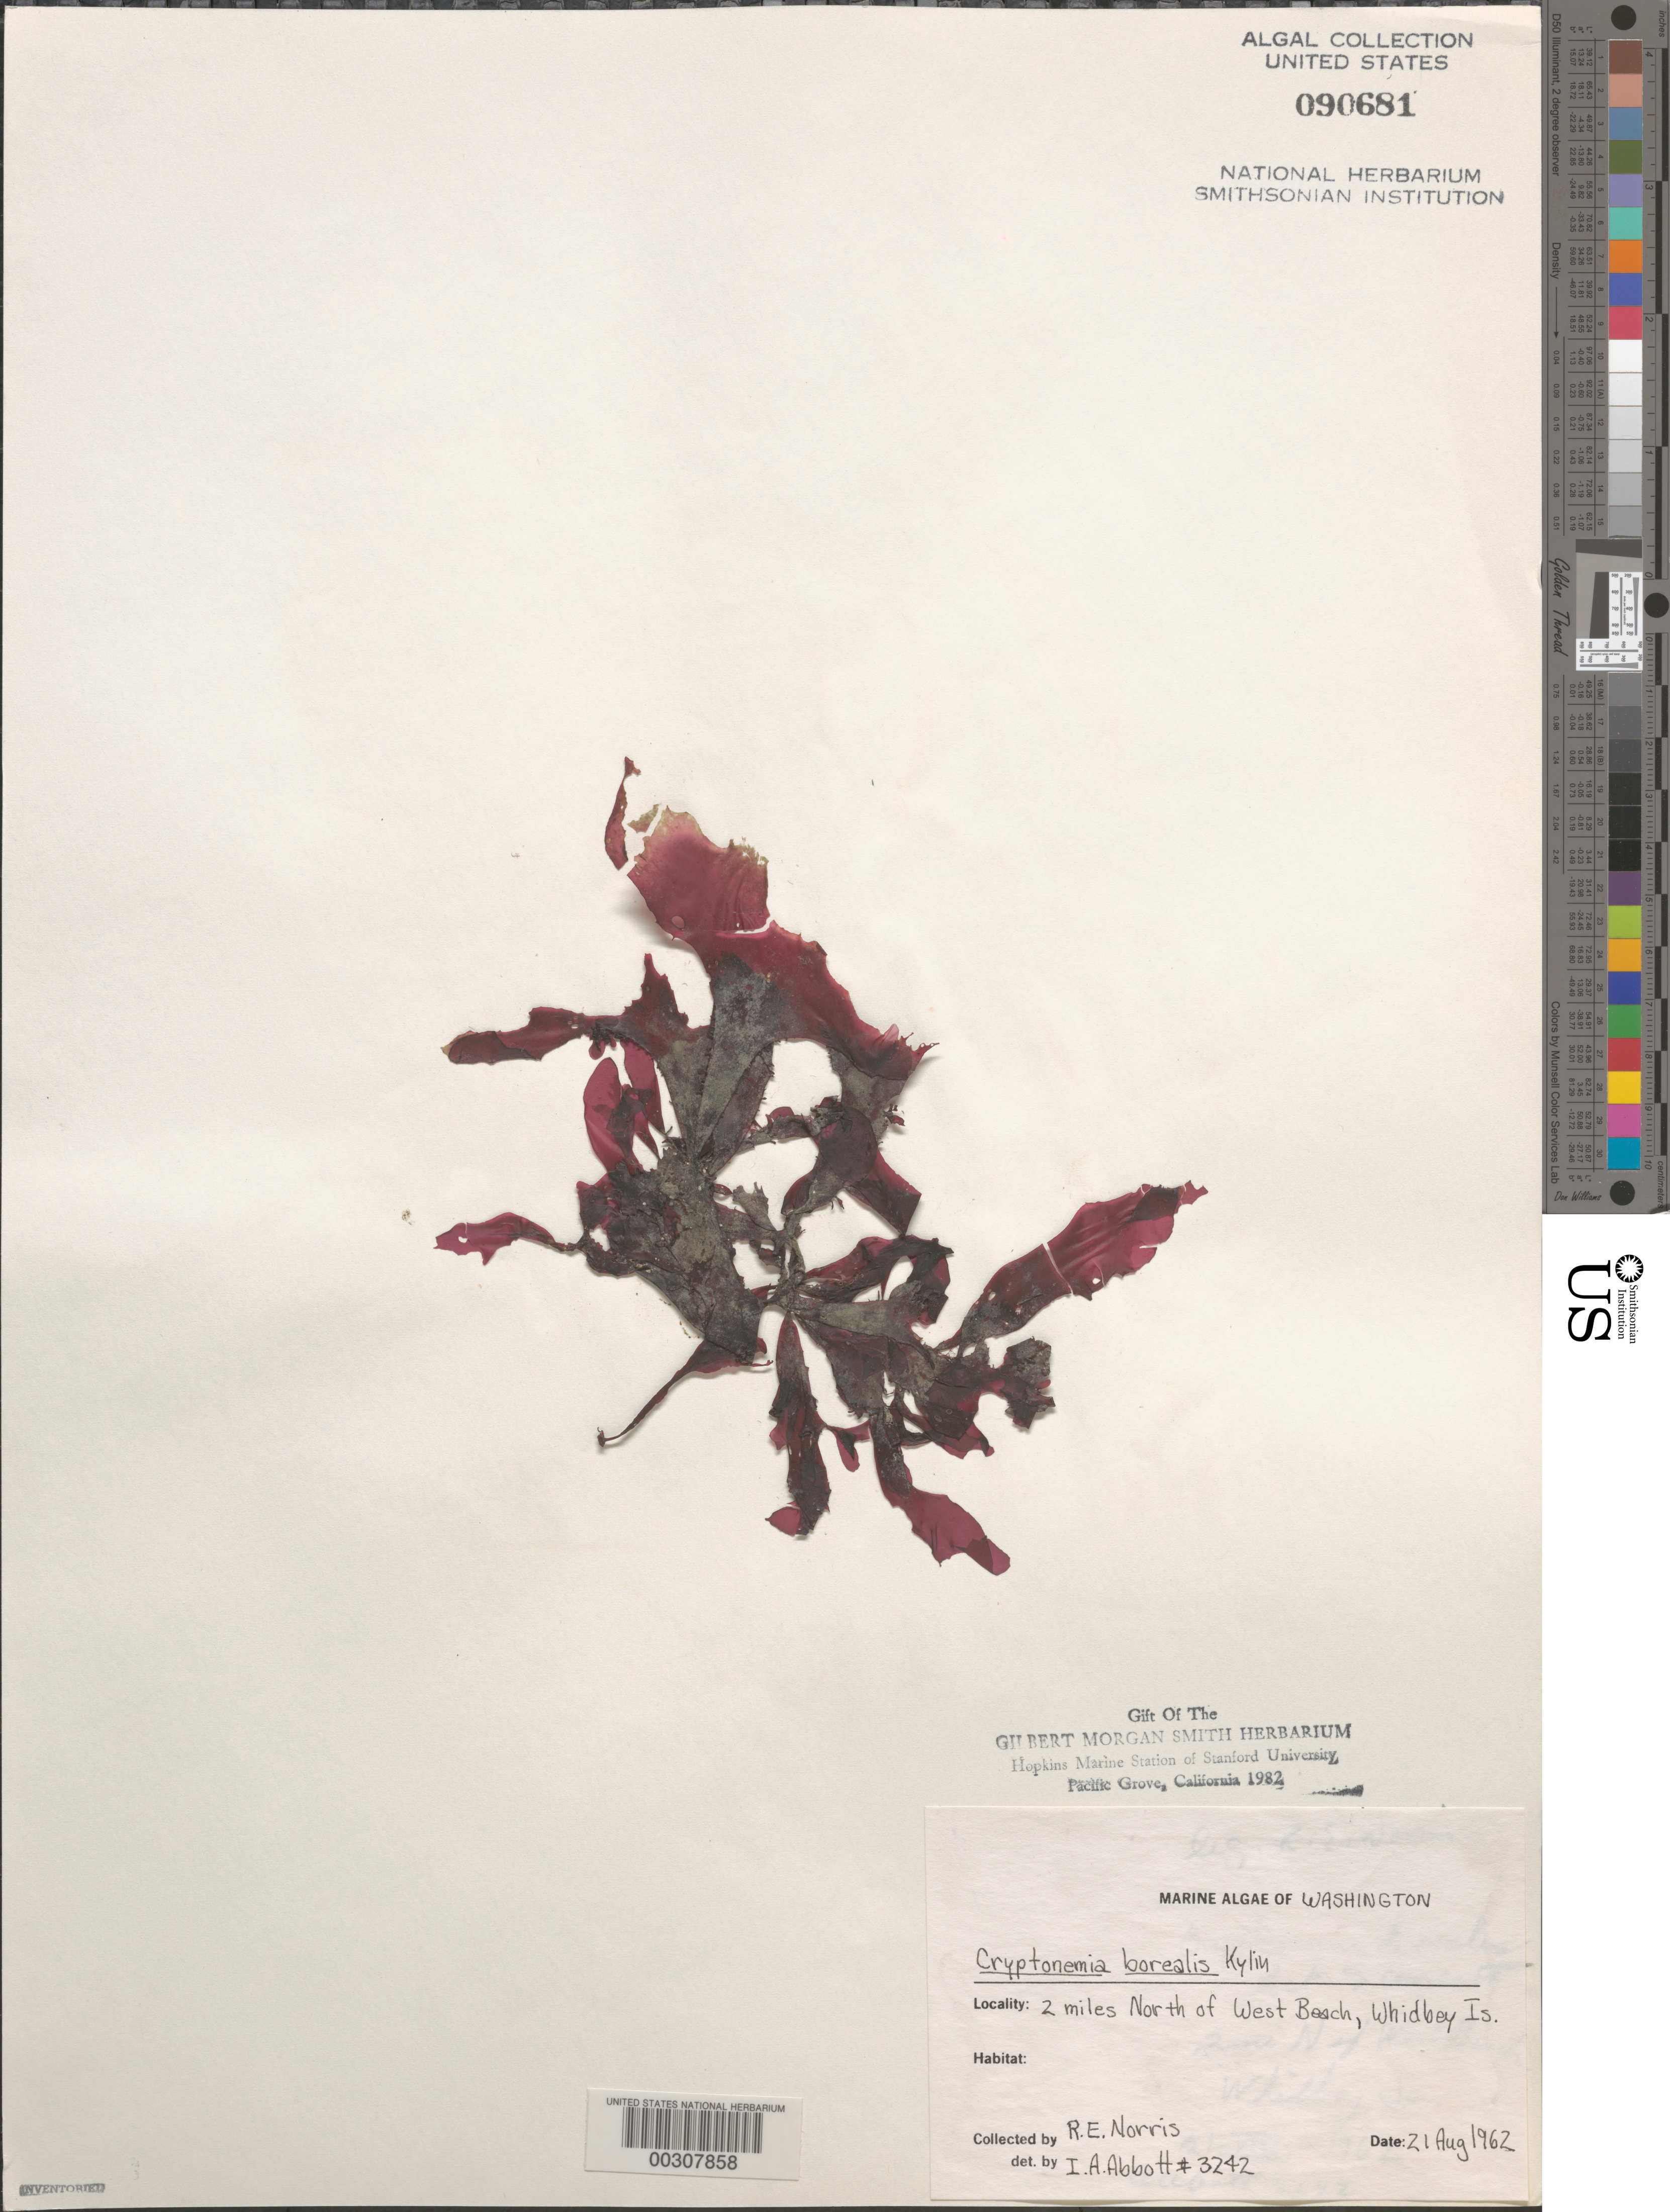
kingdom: Plantae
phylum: Rhodophyta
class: Florideophyceae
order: Halymeniales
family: Halymeniaceae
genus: Cryptonemia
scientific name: Cryptonemia borealis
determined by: Abbott, Isabella A.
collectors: R. E. Norris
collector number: IAA 3242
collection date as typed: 21 Aug 1962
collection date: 1962-08-21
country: United States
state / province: Washington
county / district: Island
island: Whidbey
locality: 2 miles north of West Beach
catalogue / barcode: US 90681